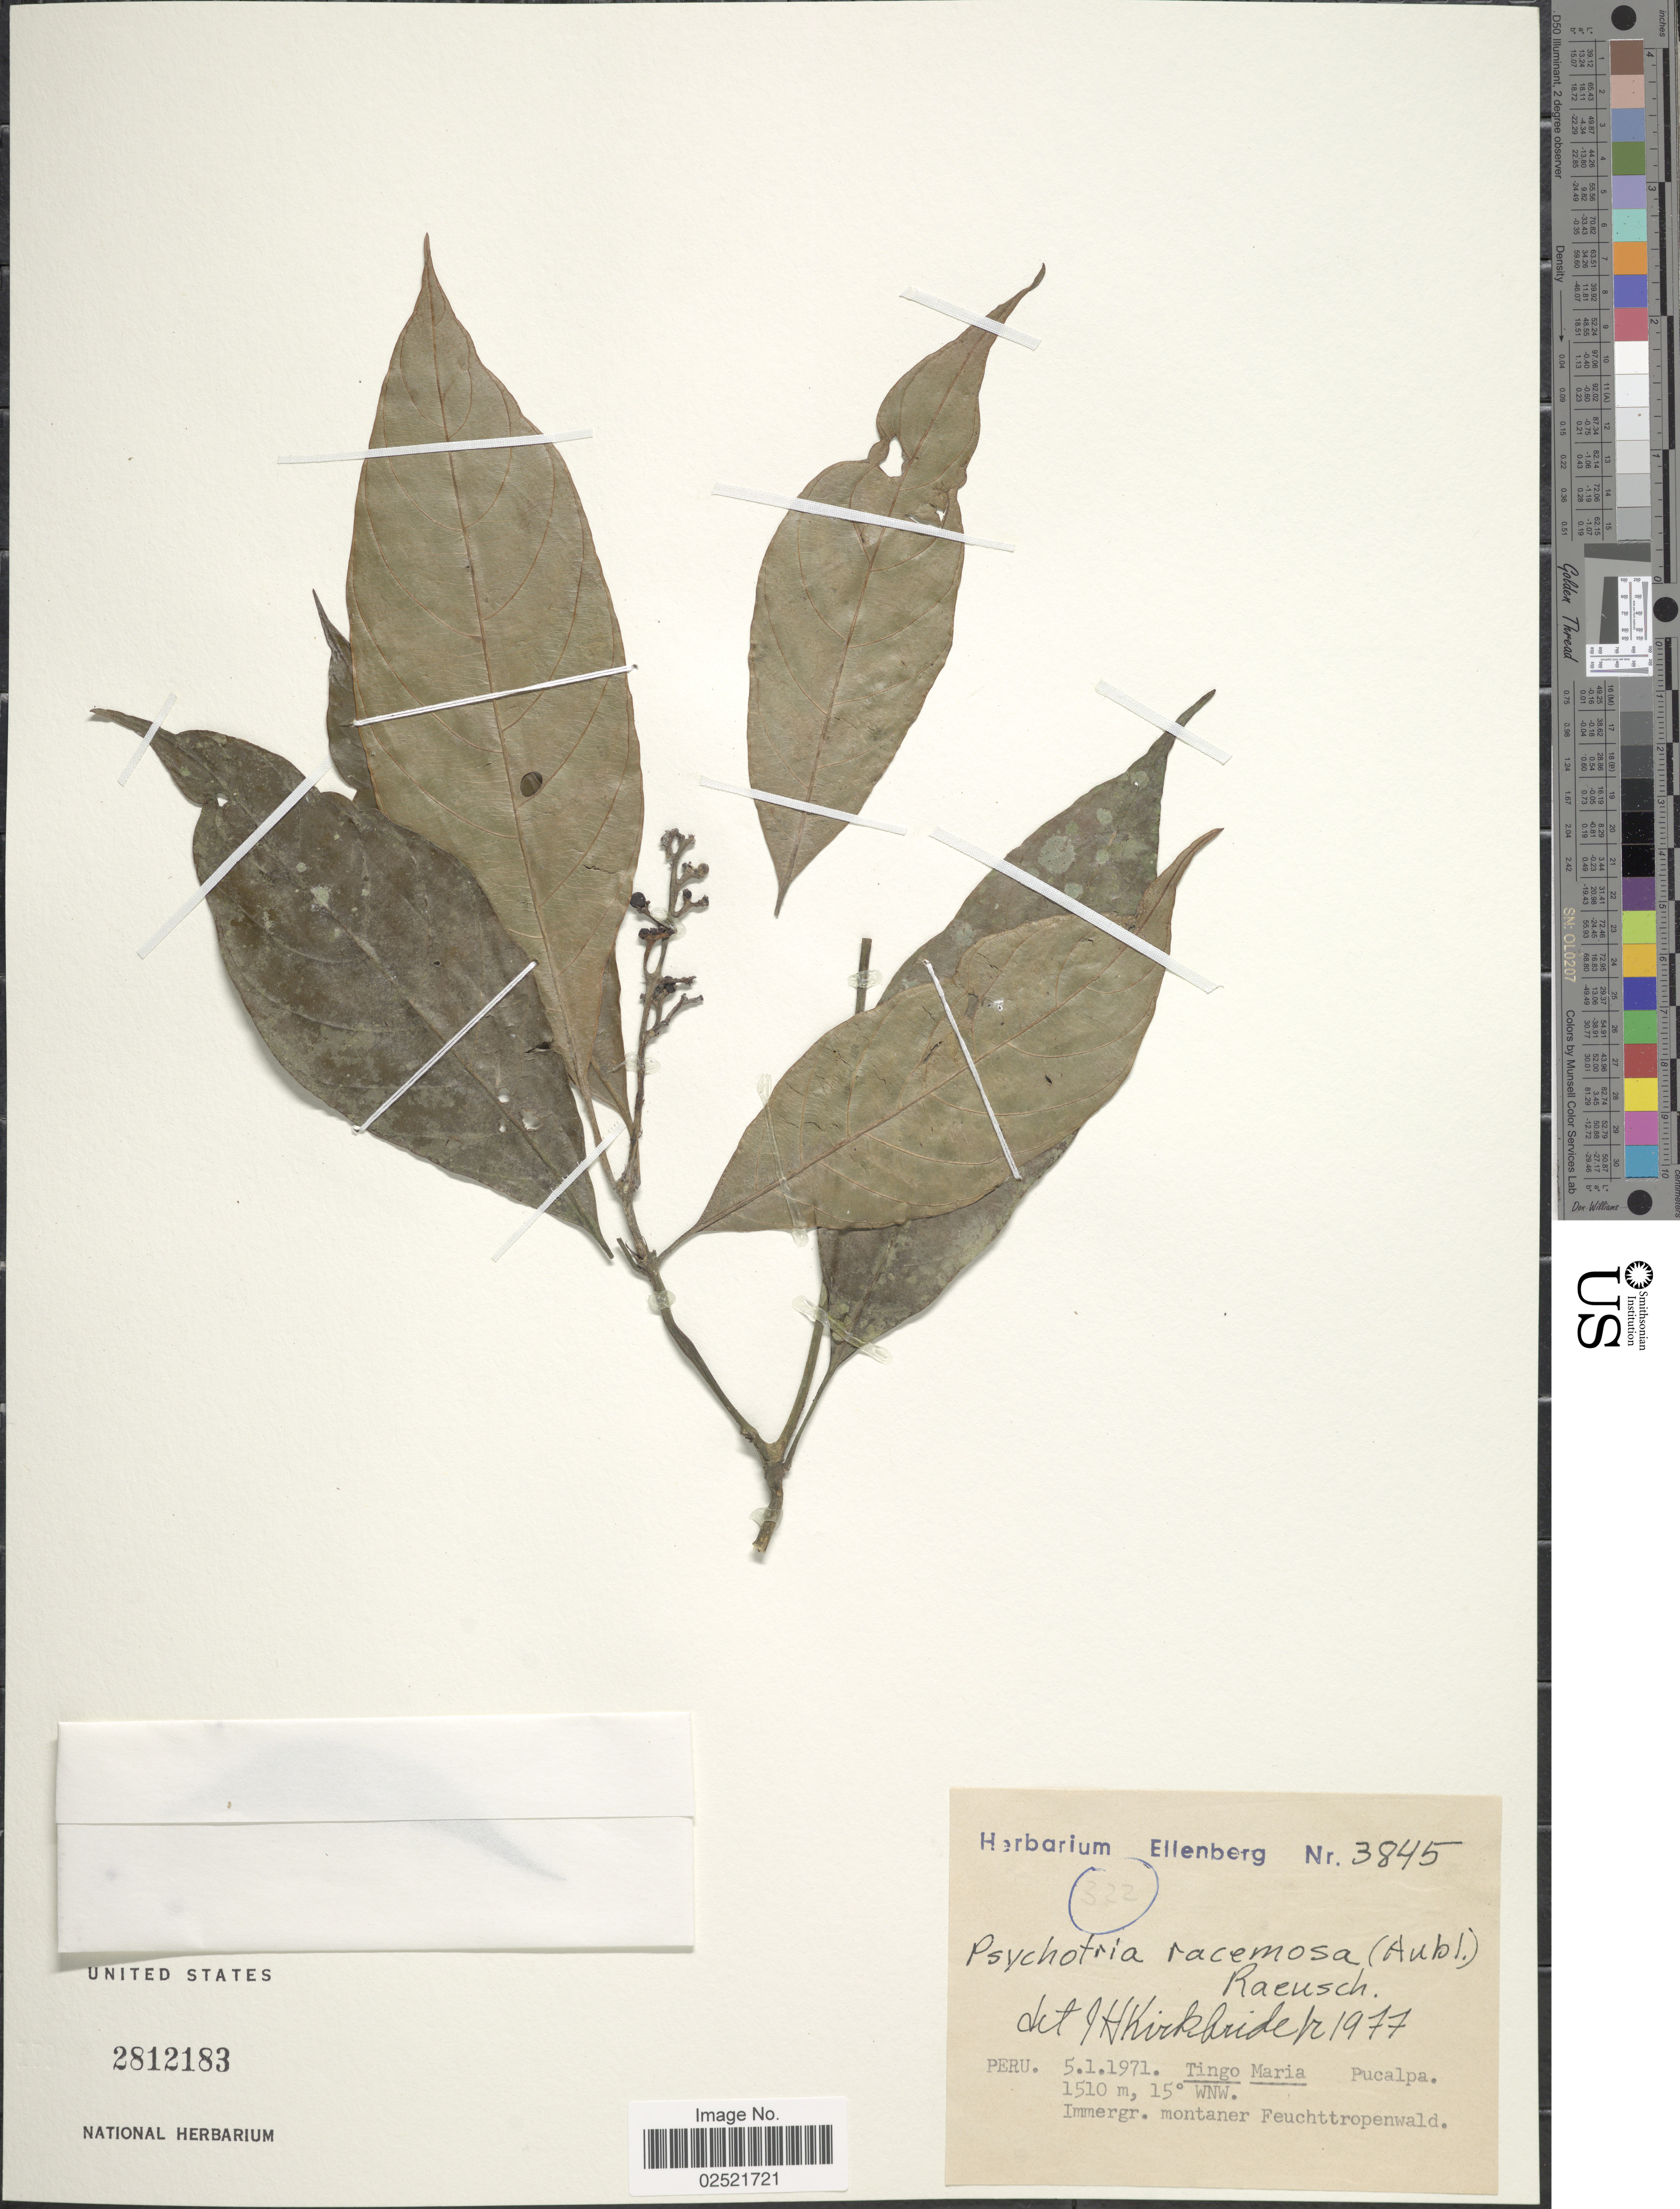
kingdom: Plantae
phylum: Tracheophyta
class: Magnoliopsida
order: Gentianales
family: Rubiaceae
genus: Psychotria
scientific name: Psychotria racemosa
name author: (Aubl.) Raeuschel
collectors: Ex herb. Ellenberg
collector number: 3845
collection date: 1971-01-05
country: Peru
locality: Tingo Maria, Pucalpa, 15° WNW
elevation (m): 1510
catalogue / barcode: US 2812183